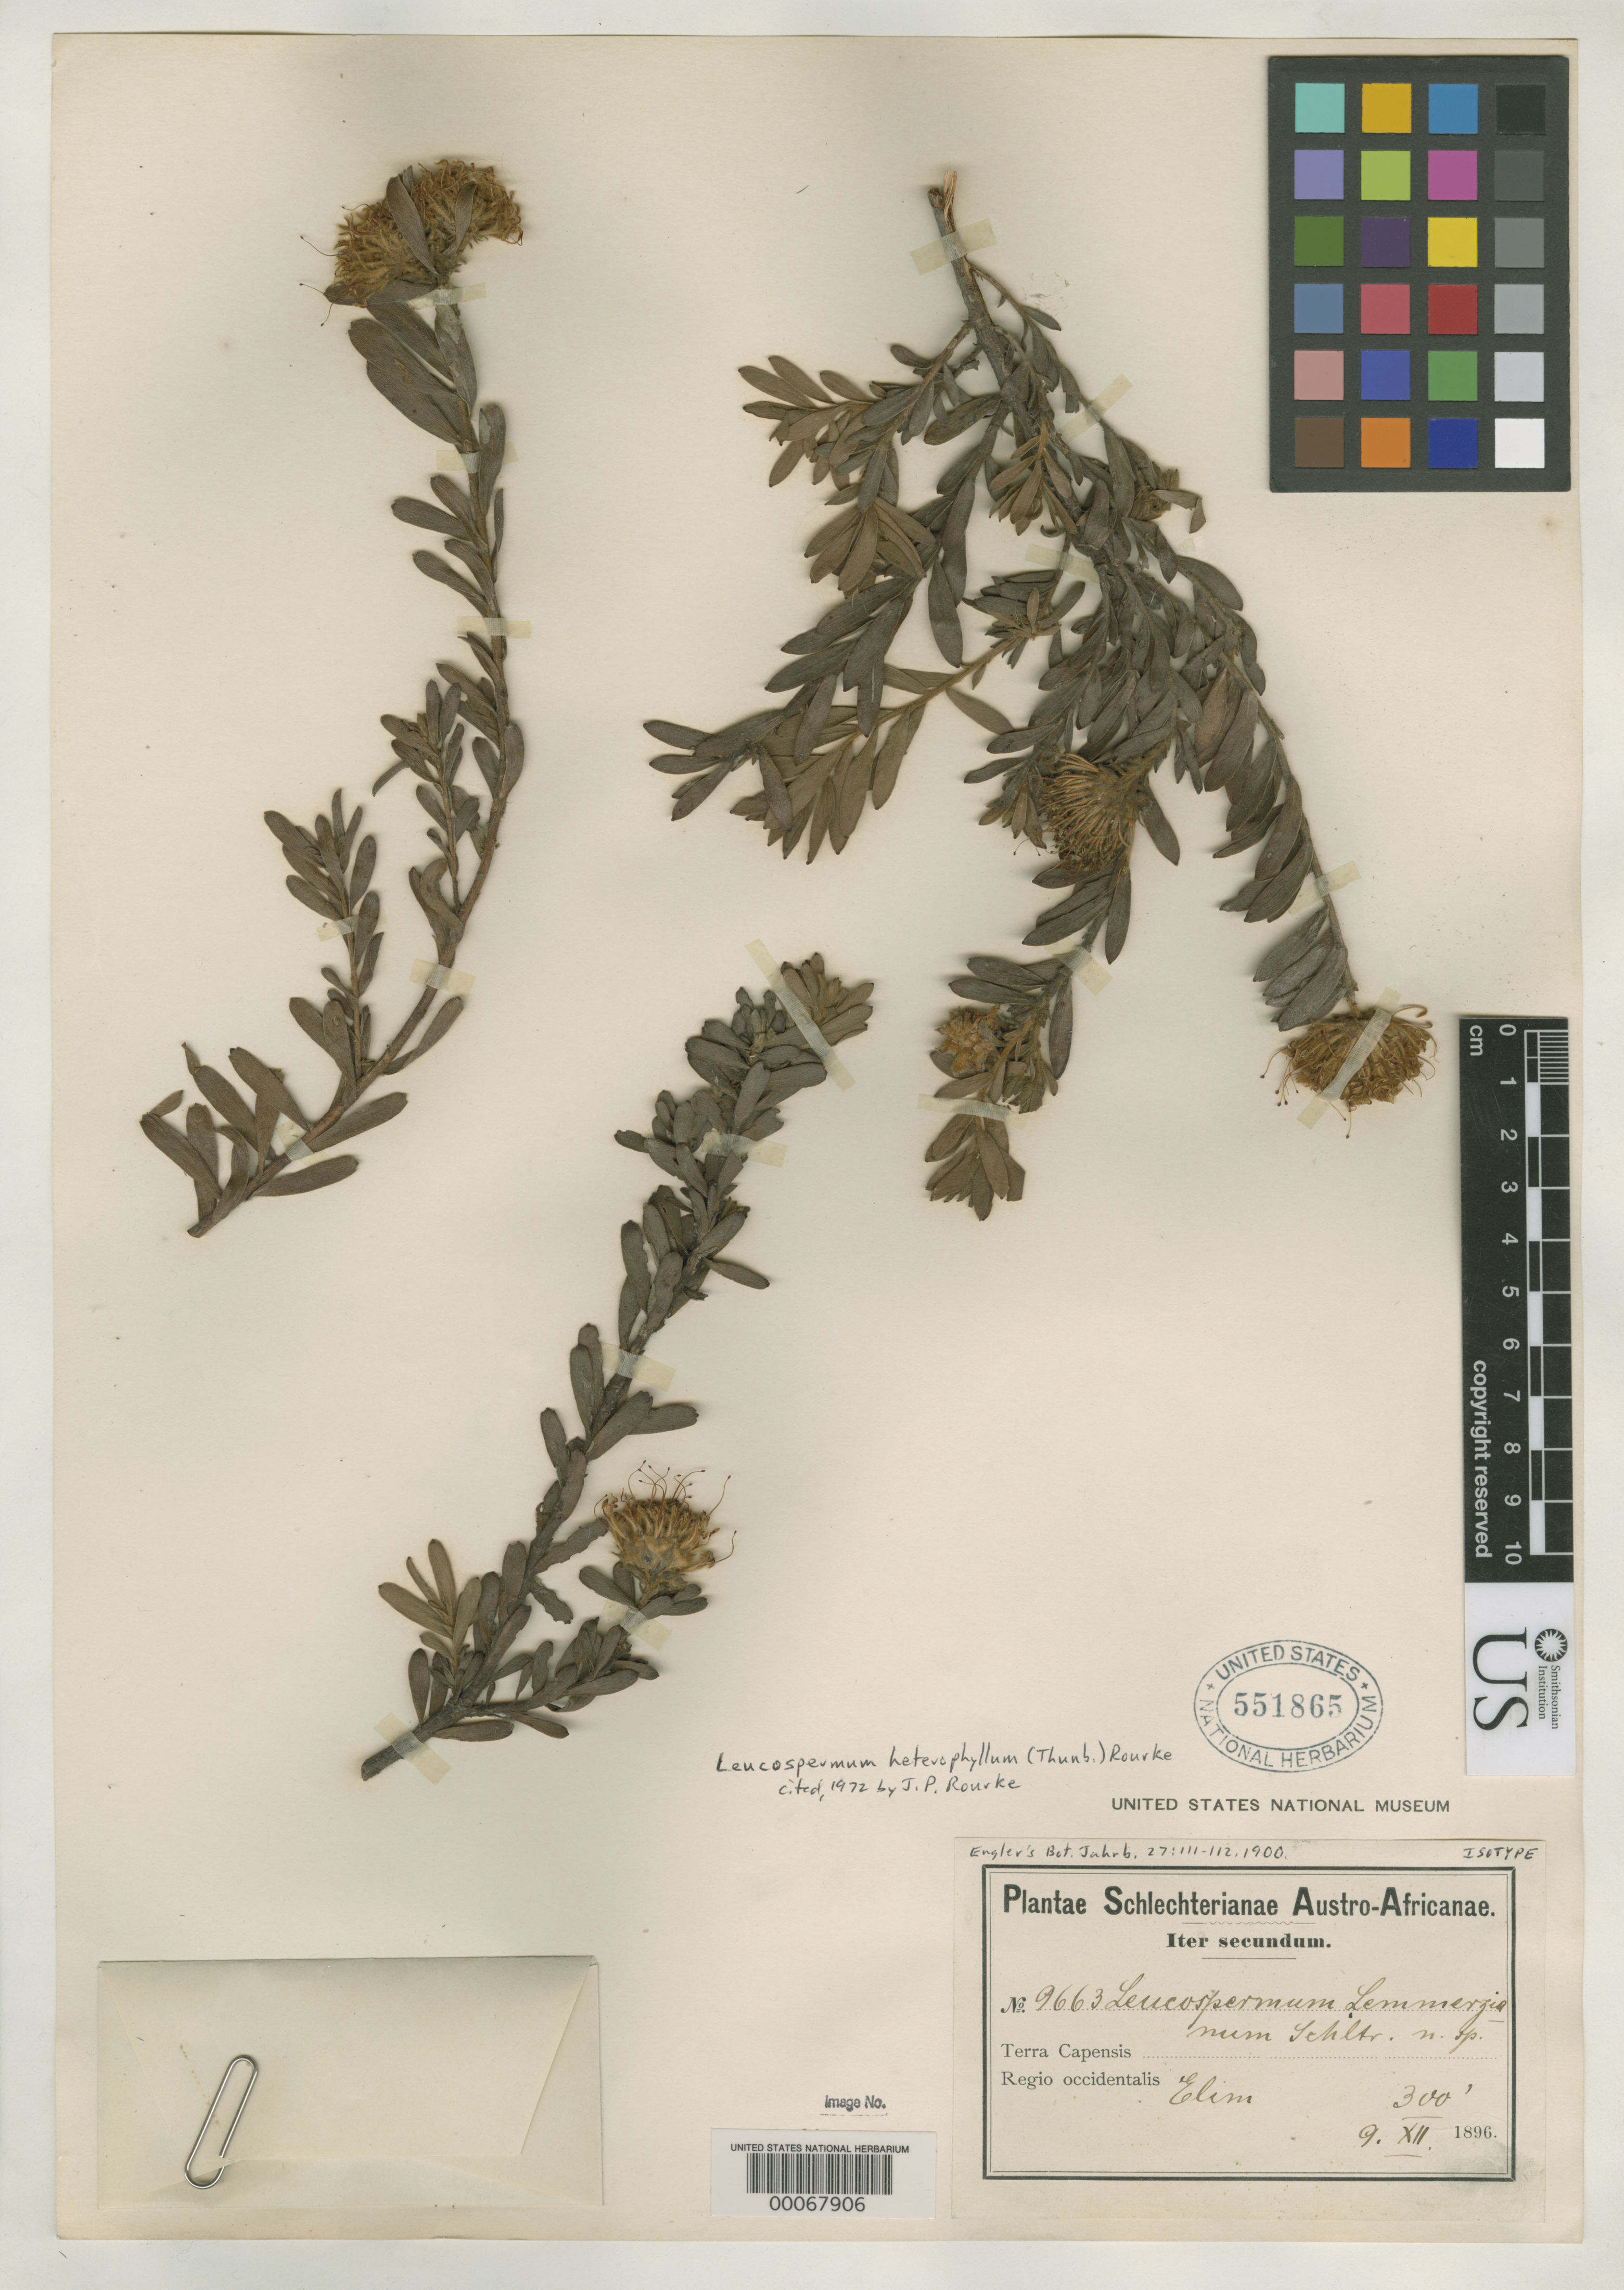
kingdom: Plantae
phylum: Tracheophyta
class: Magnoliopsida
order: Proteales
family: Proteaceae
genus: Leucospermum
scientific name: Leucospermum lemmerzianum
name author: Schltr.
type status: Isotype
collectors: F. R. R. Schlechter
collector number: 9663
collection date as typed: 09 Dec 1896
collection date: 1896-12-09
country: South Africa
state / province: Western Cape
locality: Elim.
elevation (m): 91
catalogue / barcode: US 551865